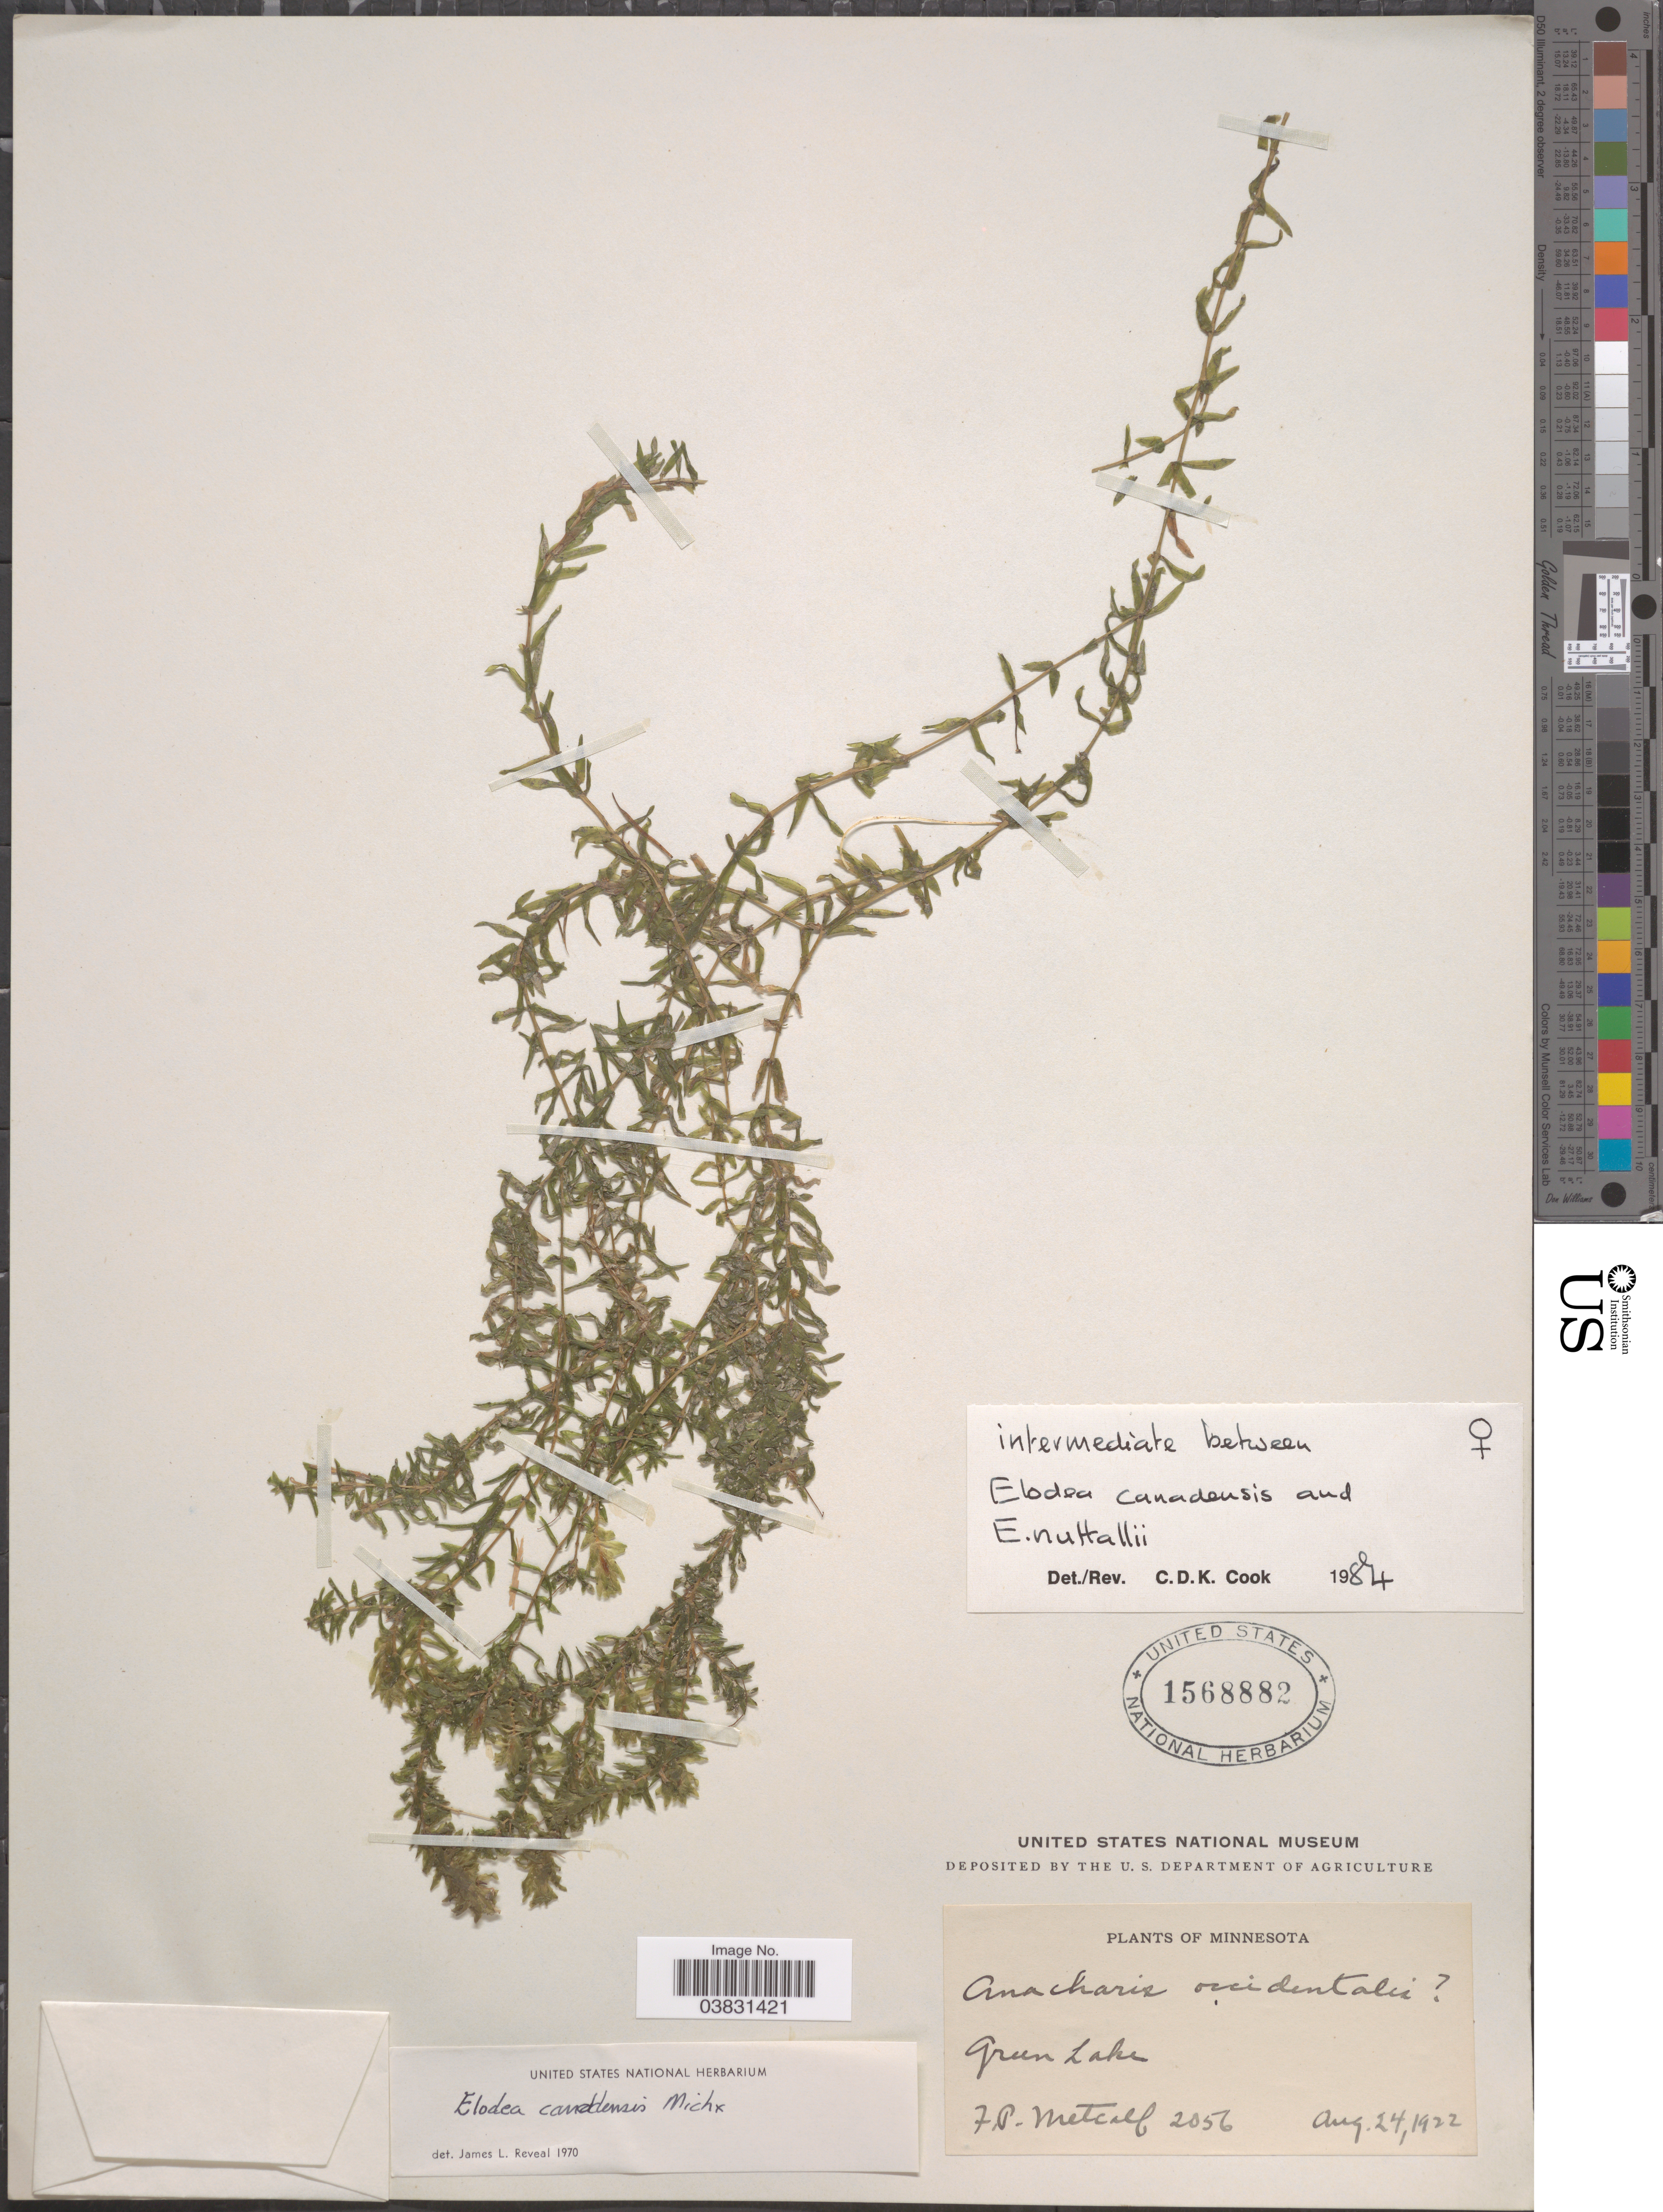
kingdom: Plantae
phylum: Tracheophyta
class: Liliopsida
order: Alismatales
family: Hydrocharitaceae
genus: Elodea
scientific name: Elodea canadensis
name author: Michx.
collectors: F. Metcalf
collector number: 2056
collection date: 1922-08-24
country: United States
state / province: Minnesota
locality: Green Lake.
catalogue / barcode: US 1568882